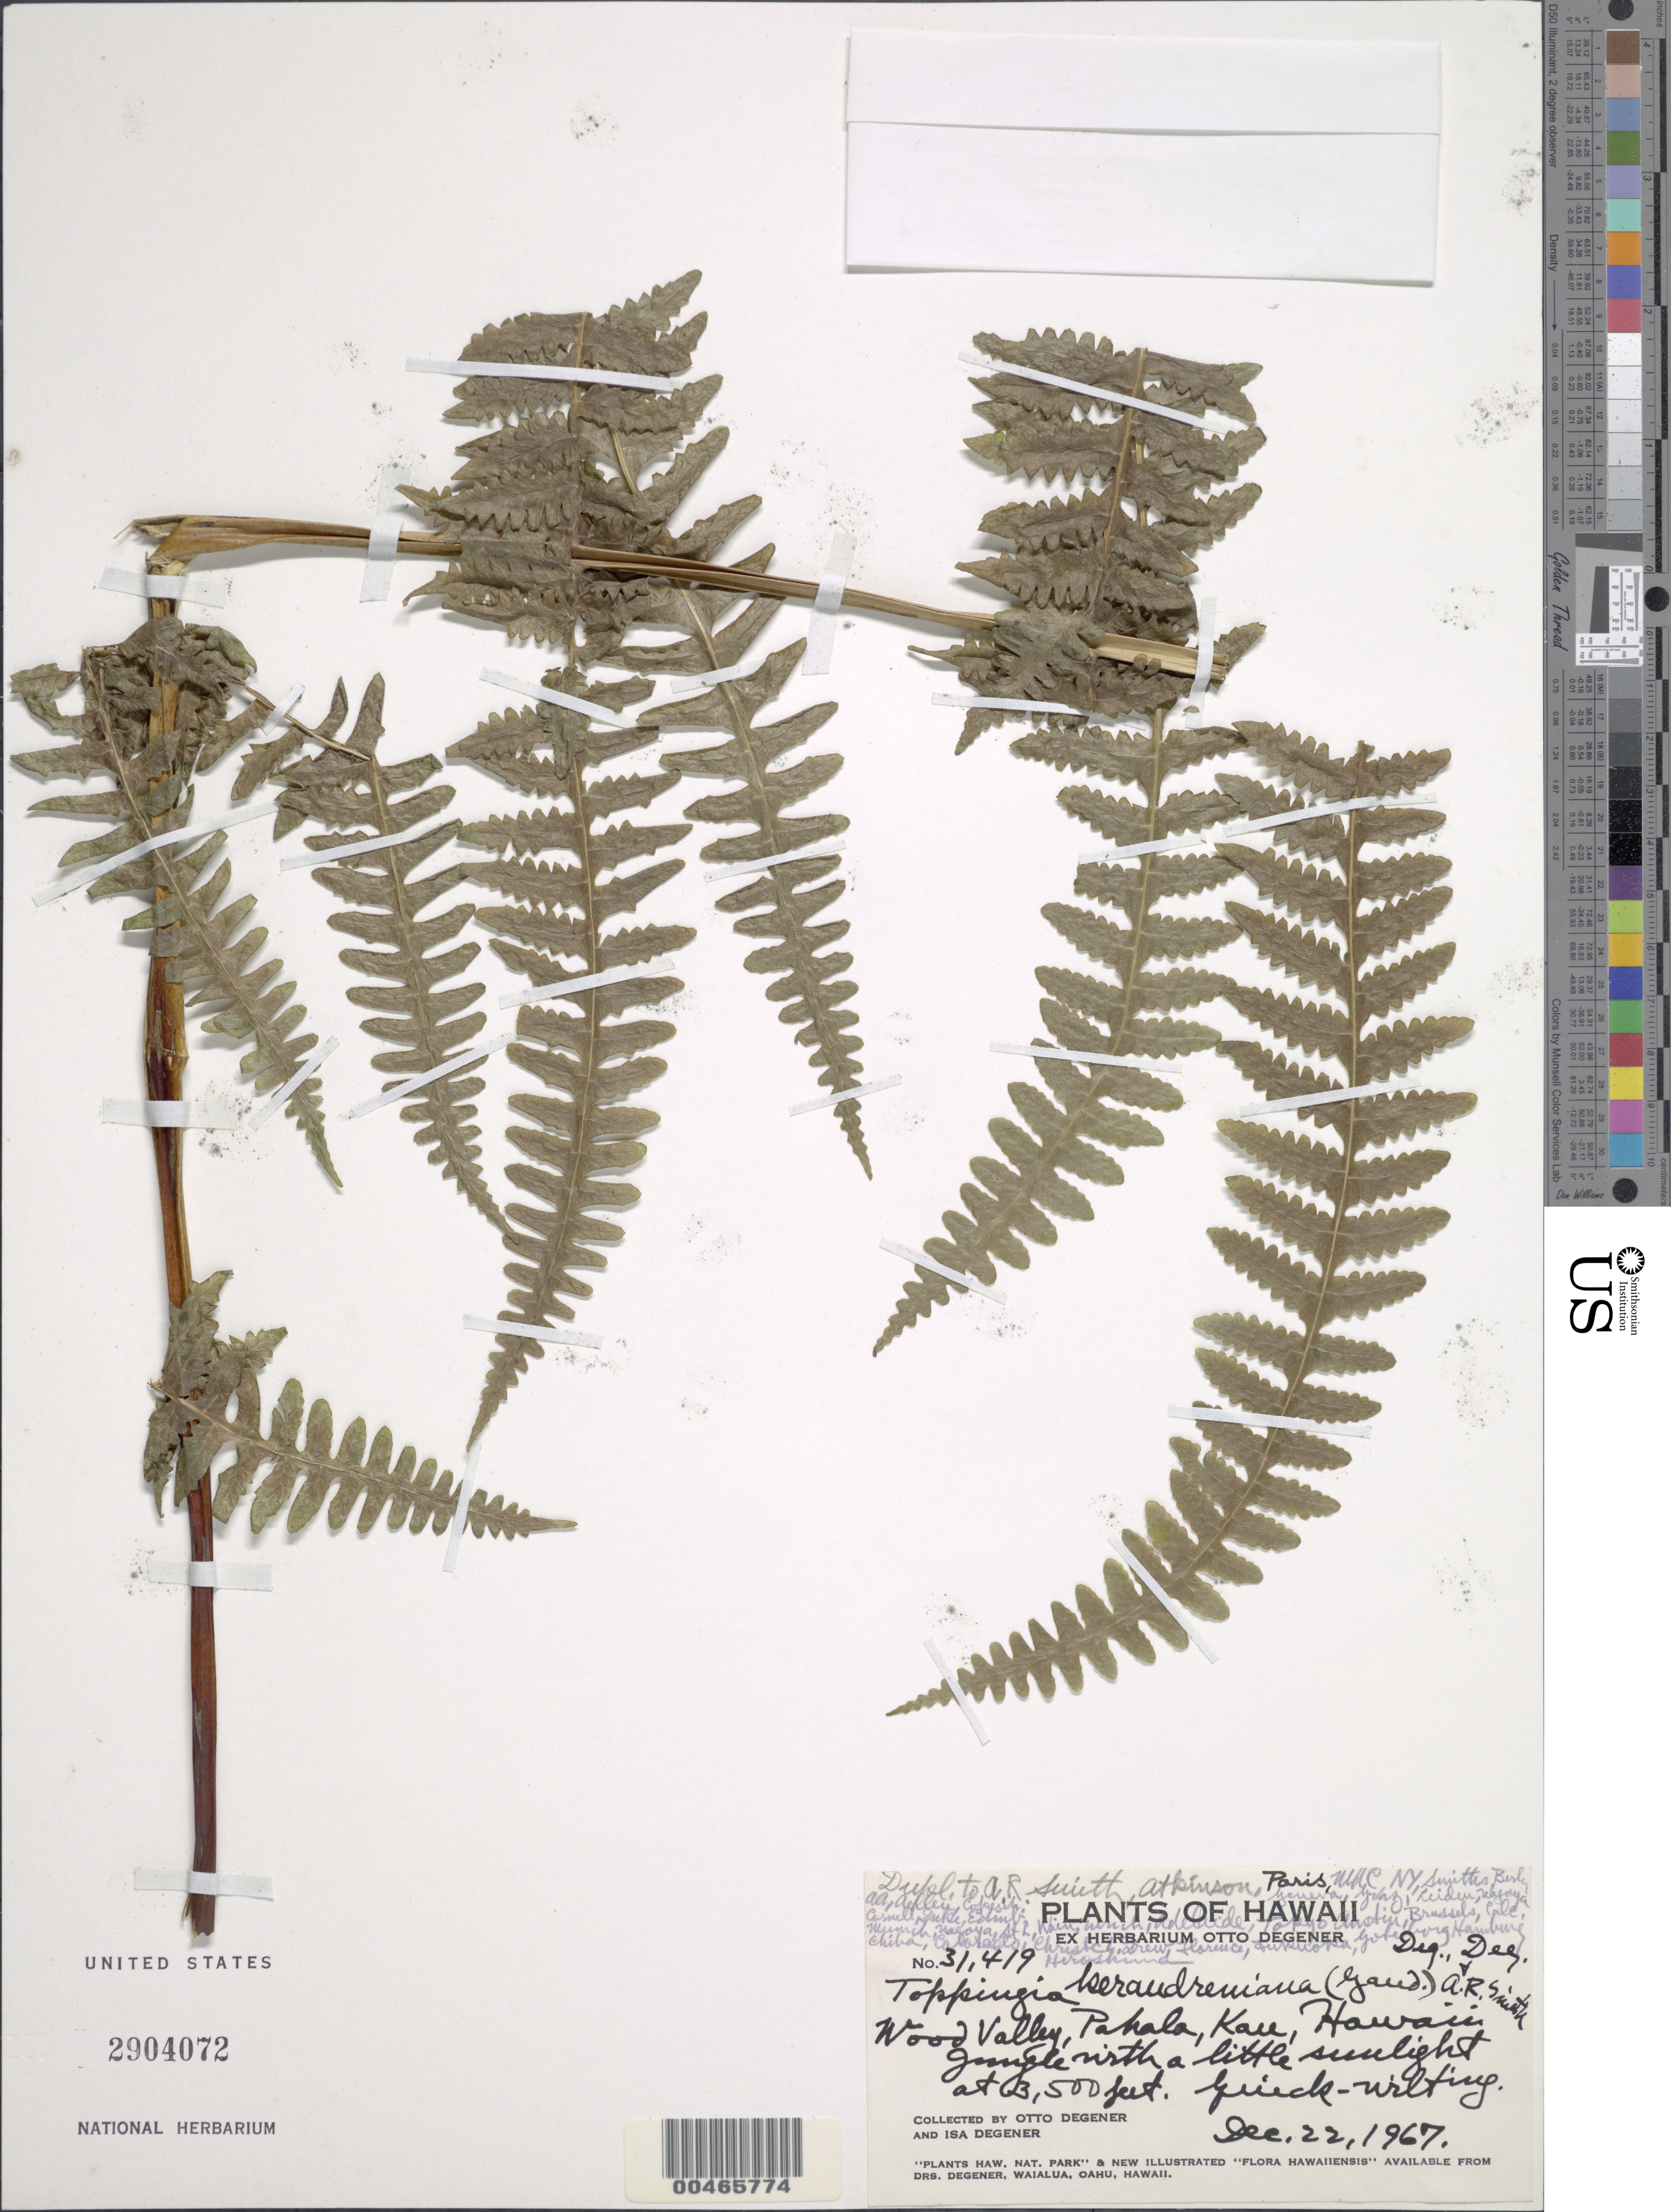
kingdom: Plantae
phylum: Tracheophyta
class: Polypodiopsida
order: Polypodiales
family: Thelypteridaceae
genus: Pseudophegopteris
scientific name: Pseudophegopteris keraudreniana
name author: (Gaudich.) Holttum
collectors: O. Degener & I. Degener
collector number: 31419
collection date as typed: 22 Dec 1967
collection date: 1967-12-22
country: United States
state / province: Hawaii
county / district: Hawaii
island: Hawaii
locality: Wood Valley, Pahala, Kau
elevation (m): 1067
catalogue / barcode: US 2904072